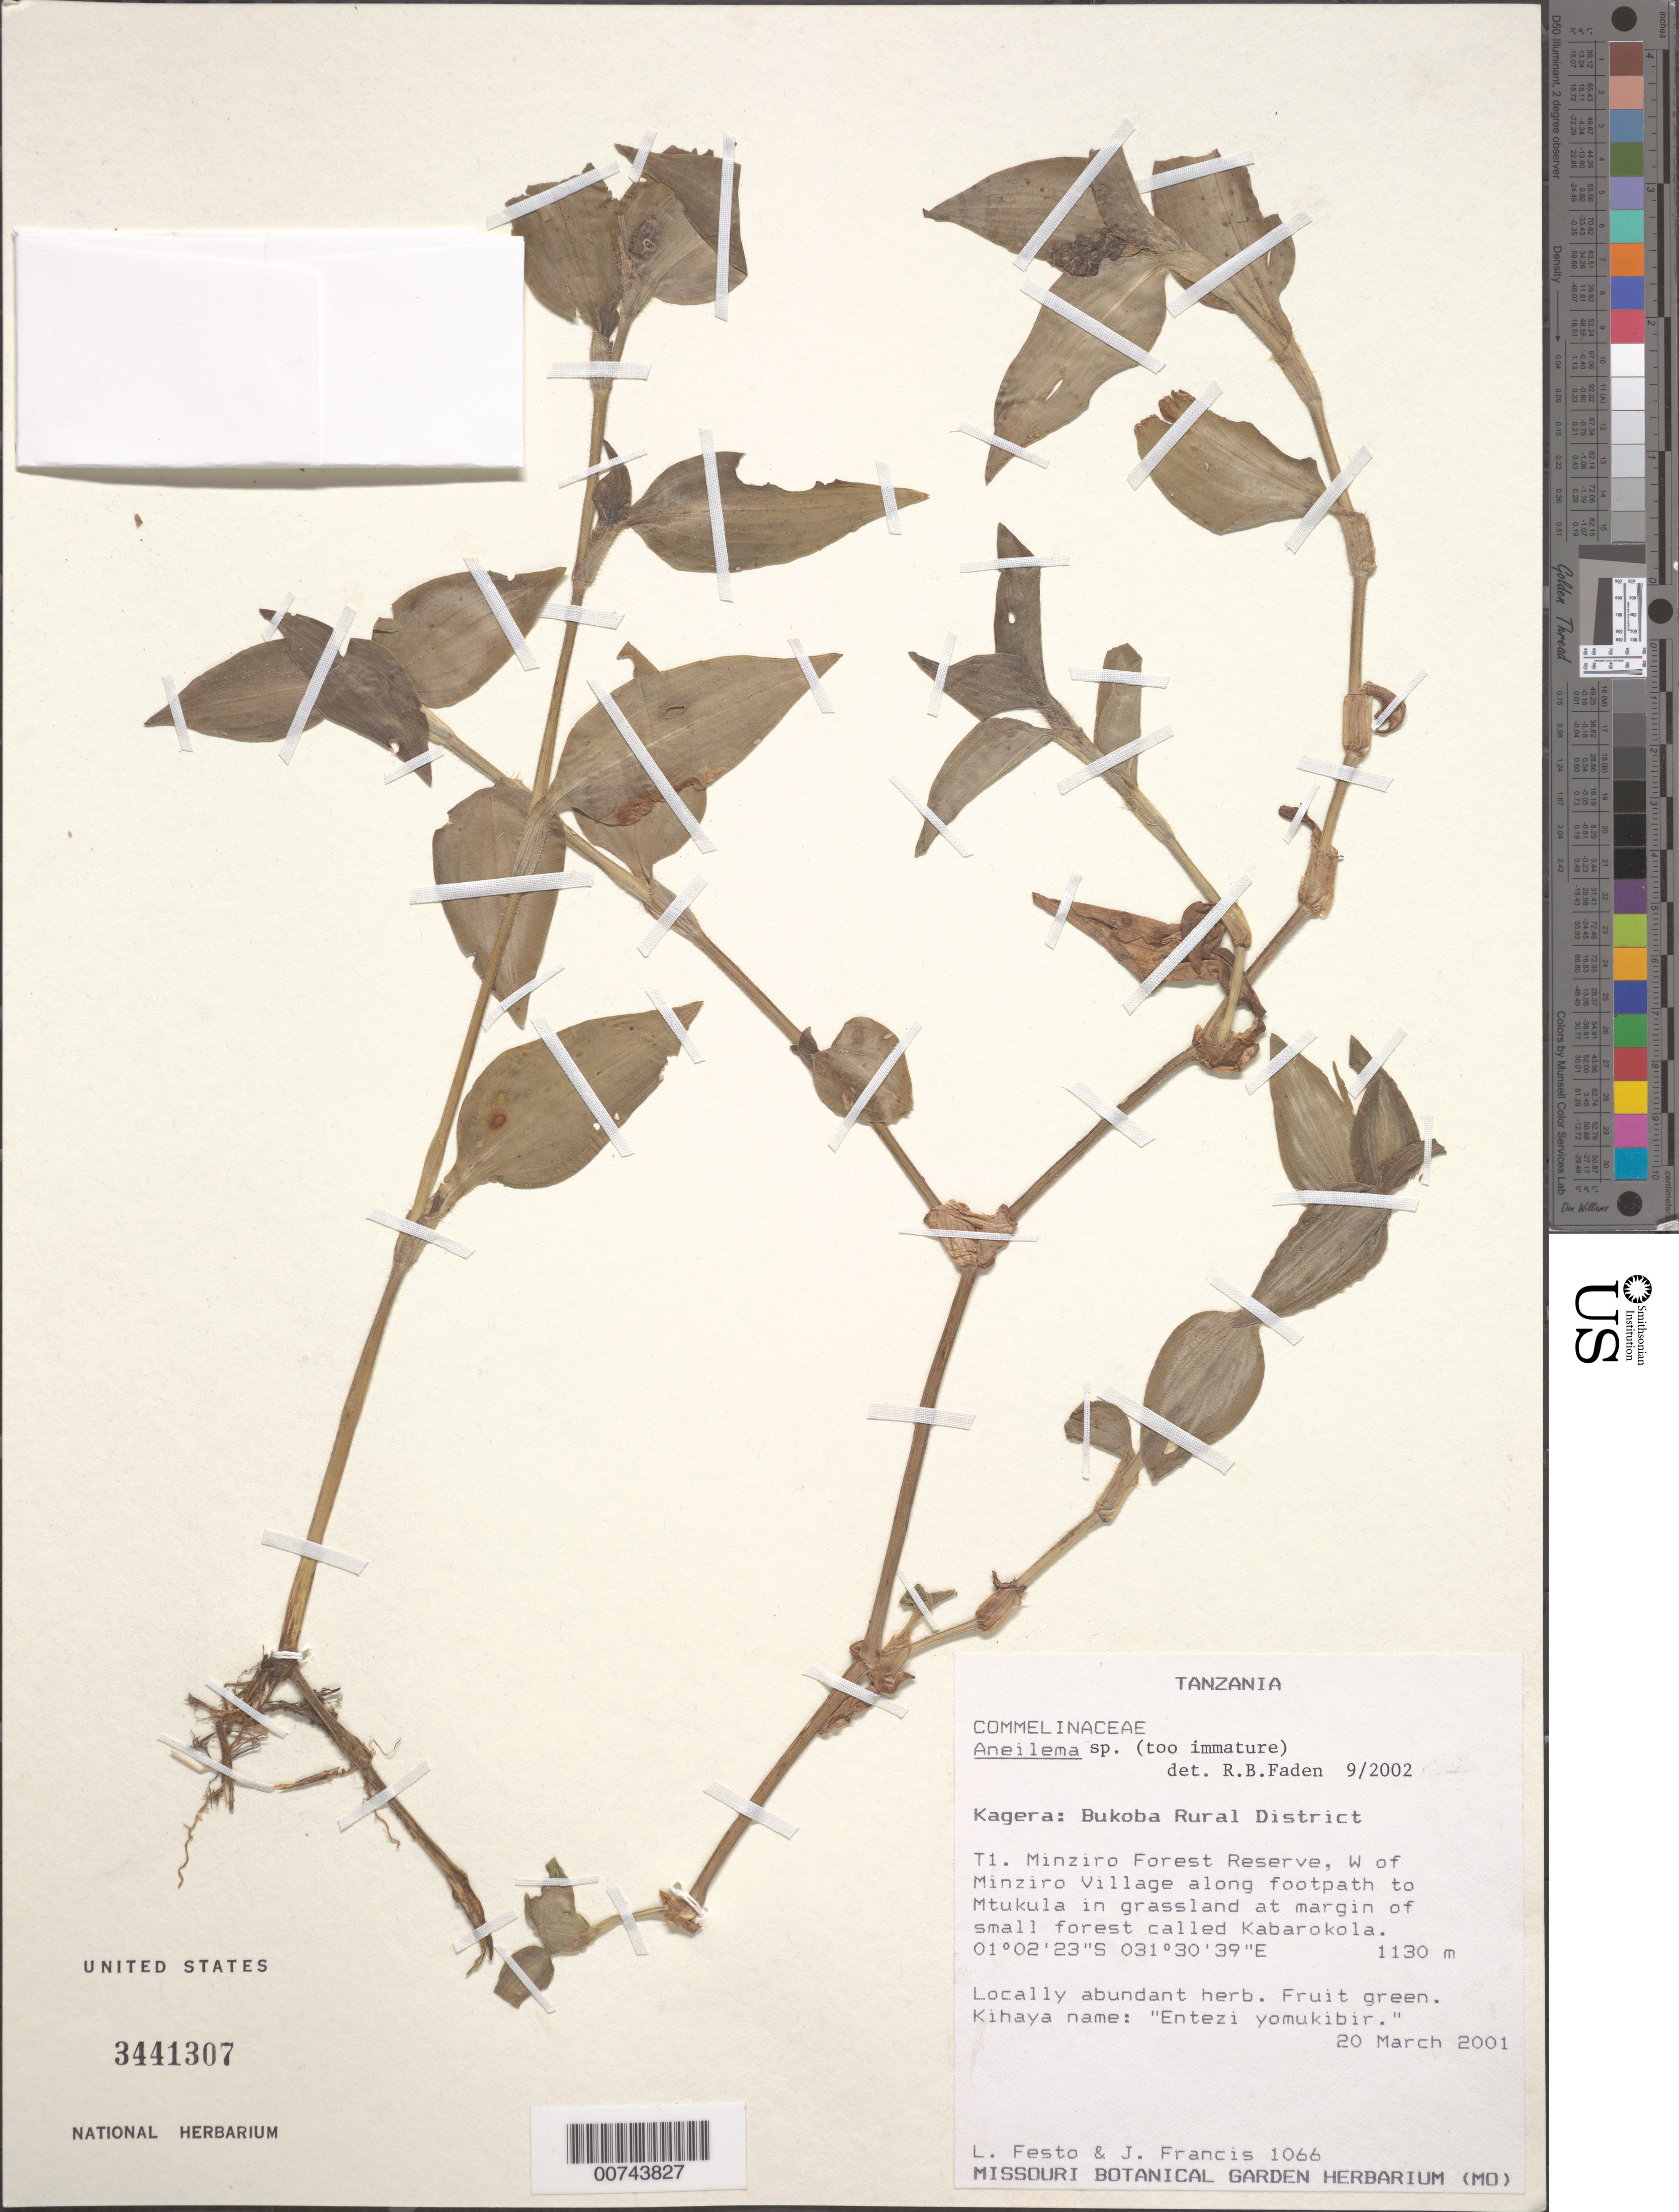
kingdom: Plantae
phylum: Tracheophyta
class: Liliopsida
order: Commelinales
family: Commelinaceae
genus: Aneilema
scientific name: Aneilema sp.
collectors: L. Festo & J. Francis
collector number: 1066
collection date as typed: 20 Mar 2001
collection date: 2001-03-20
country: Tanzania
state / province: Kagera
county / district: Bukoba Rural Dist.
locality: T1, Minziro Forest Reserve, W of Minziro Village to Mtukula.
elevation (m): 1130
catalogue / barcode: US 3441307